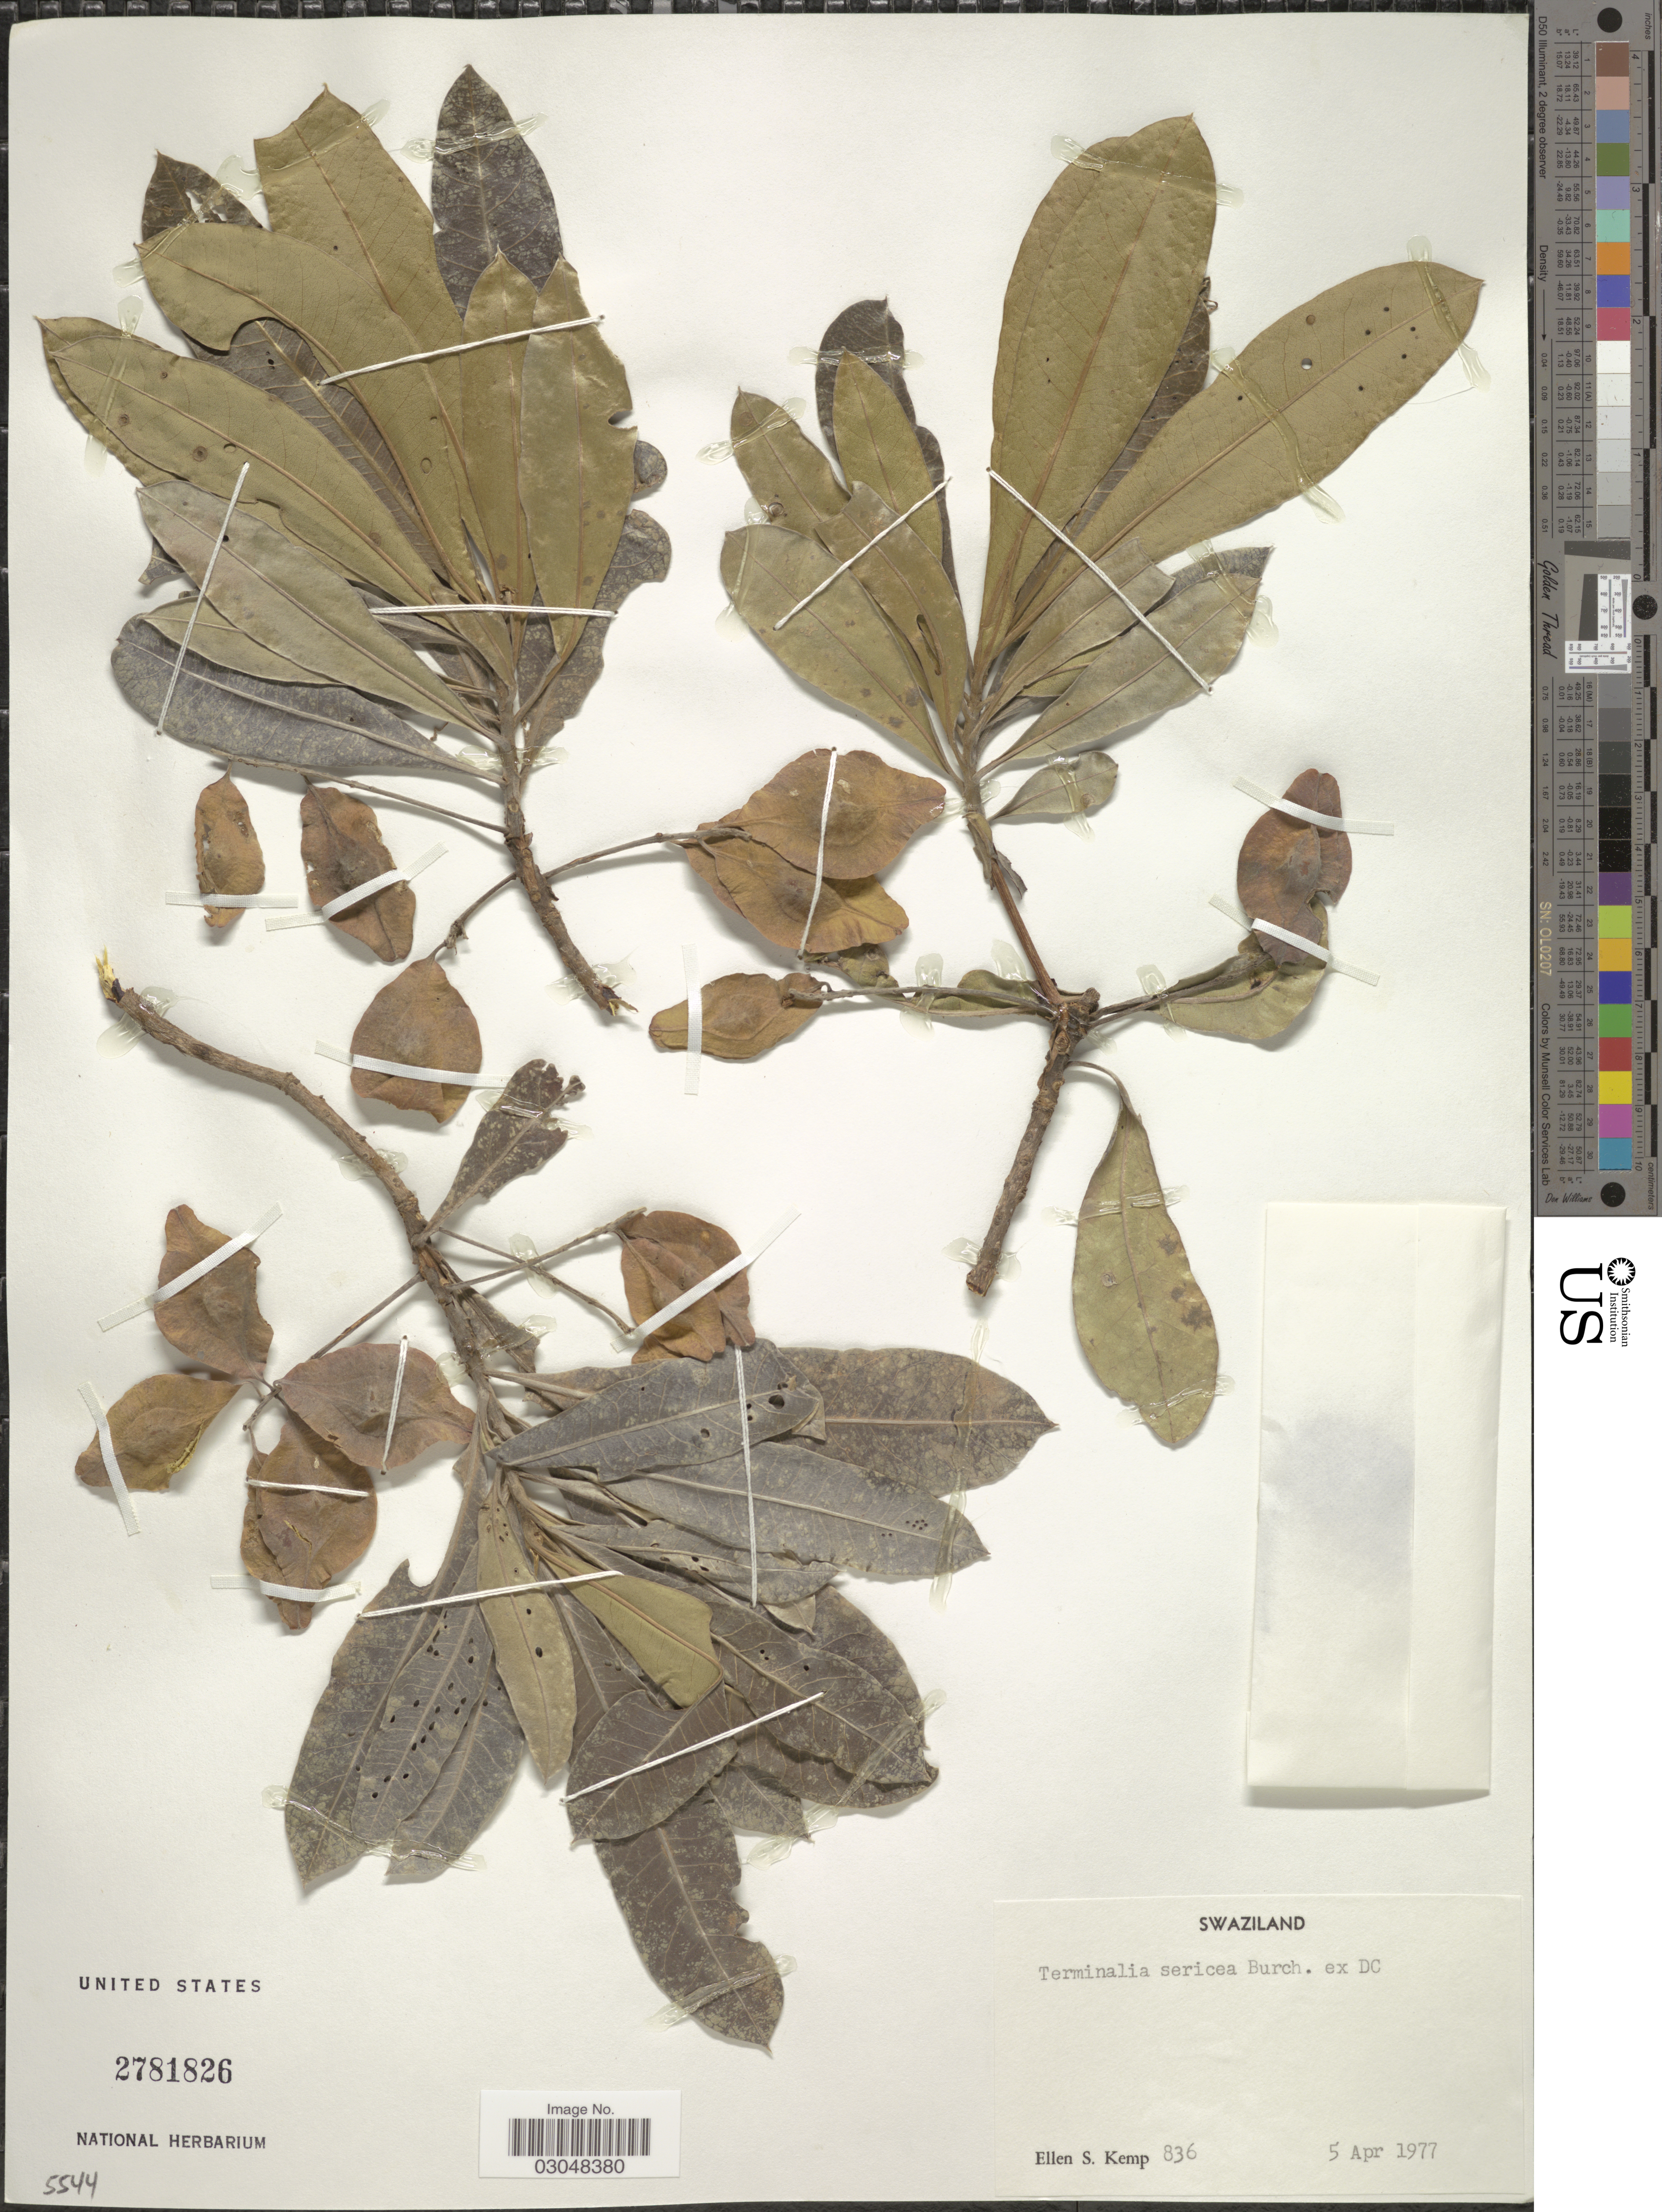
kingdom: Plantae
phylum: Tracheophyta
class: Magnoliopsida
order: Myrtales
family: Combretaceae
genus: Terminalia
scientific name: Terminalia sericea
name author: D.G. Burch ex DC.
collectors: E. S. Kemp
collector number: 836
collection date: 1977-04-05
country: Eswatini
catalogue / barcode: US 2781826